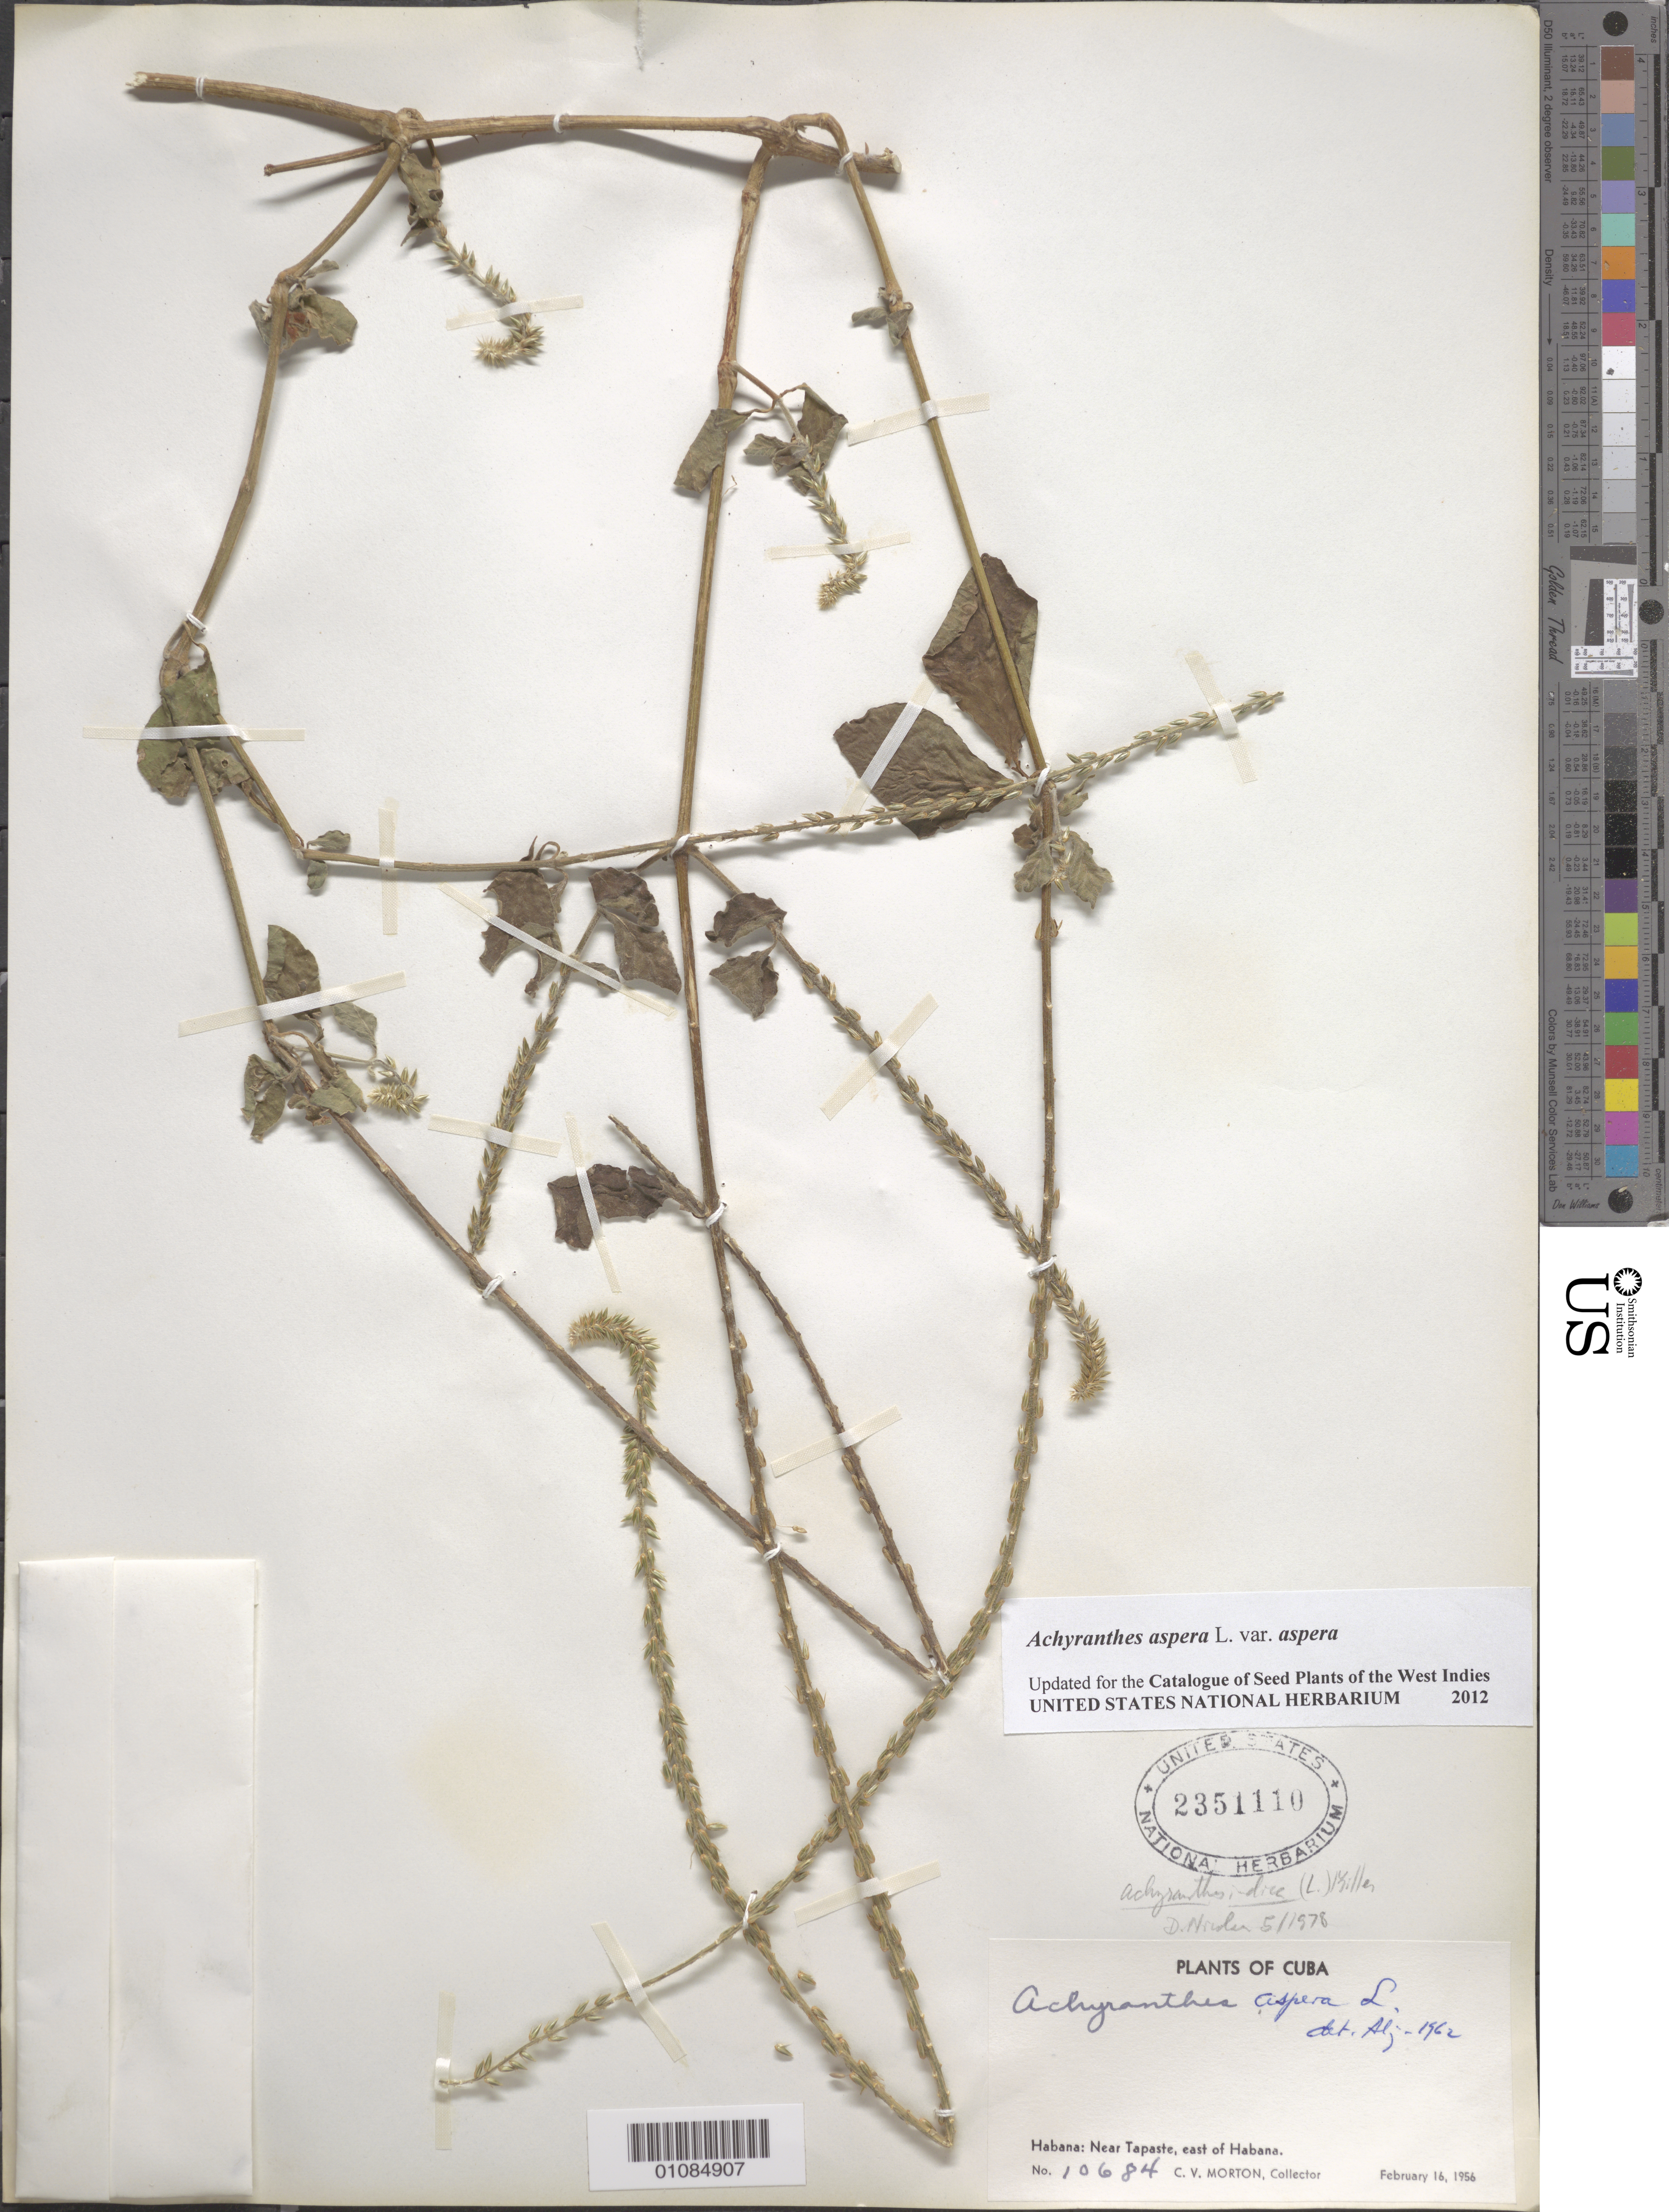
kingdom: Plantae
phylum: Tracheophyta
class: Magnoliopsida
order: Caryophyllales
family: Amaranthaceae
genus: Achyranthes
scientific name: Achyranthes aspera var. aspera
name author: L.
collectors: C. V. Morton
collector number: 10684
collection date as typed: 16 Feb 1956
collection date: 1956-02-16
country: Cuba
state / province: La Habana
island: Cuba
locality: E of Habana, near Tapaste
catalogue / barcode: US 2351110